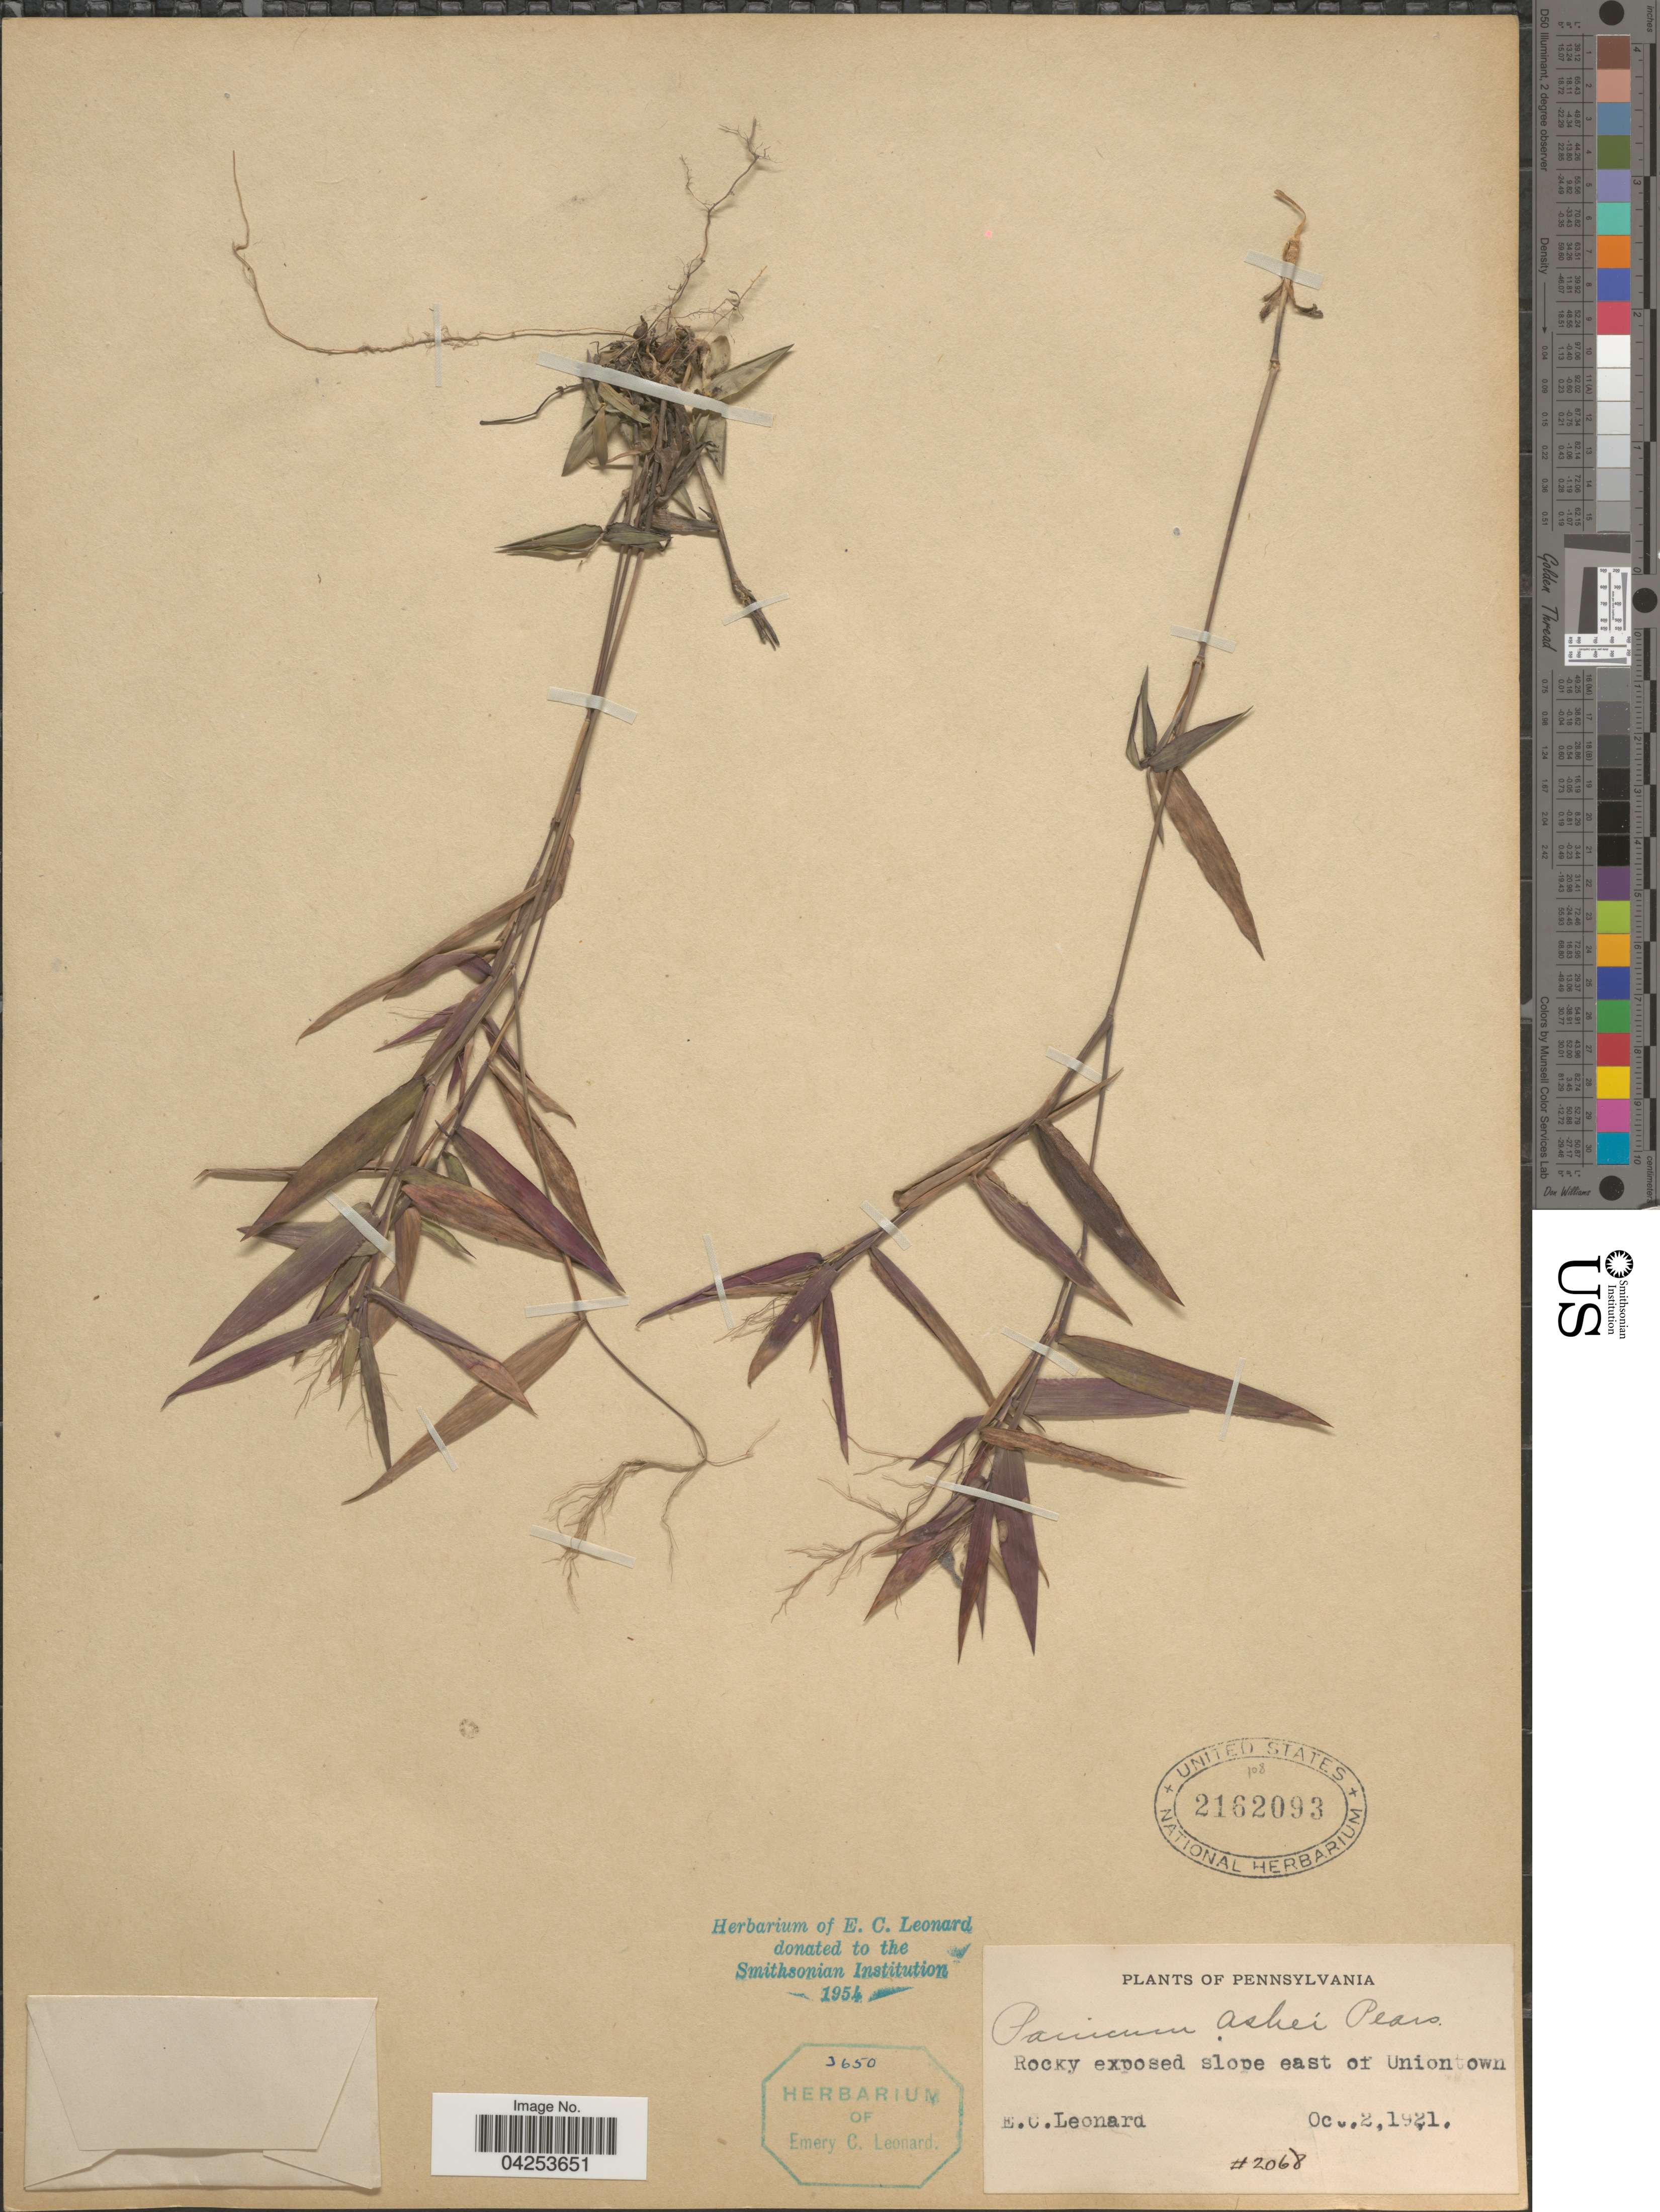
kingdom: Plantae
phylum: Tracheophyta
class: Liliopsida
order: Poales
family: Poaceae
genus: Dichanthelium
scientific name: Dichanthelium commutatum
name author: (Schult.) Gould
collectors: E. C. Leonard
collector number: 2068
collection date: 1921-10-02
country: United States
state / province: Pennsylvania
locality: Rocky exposed slope east of Union town.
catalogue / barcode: US 2162093